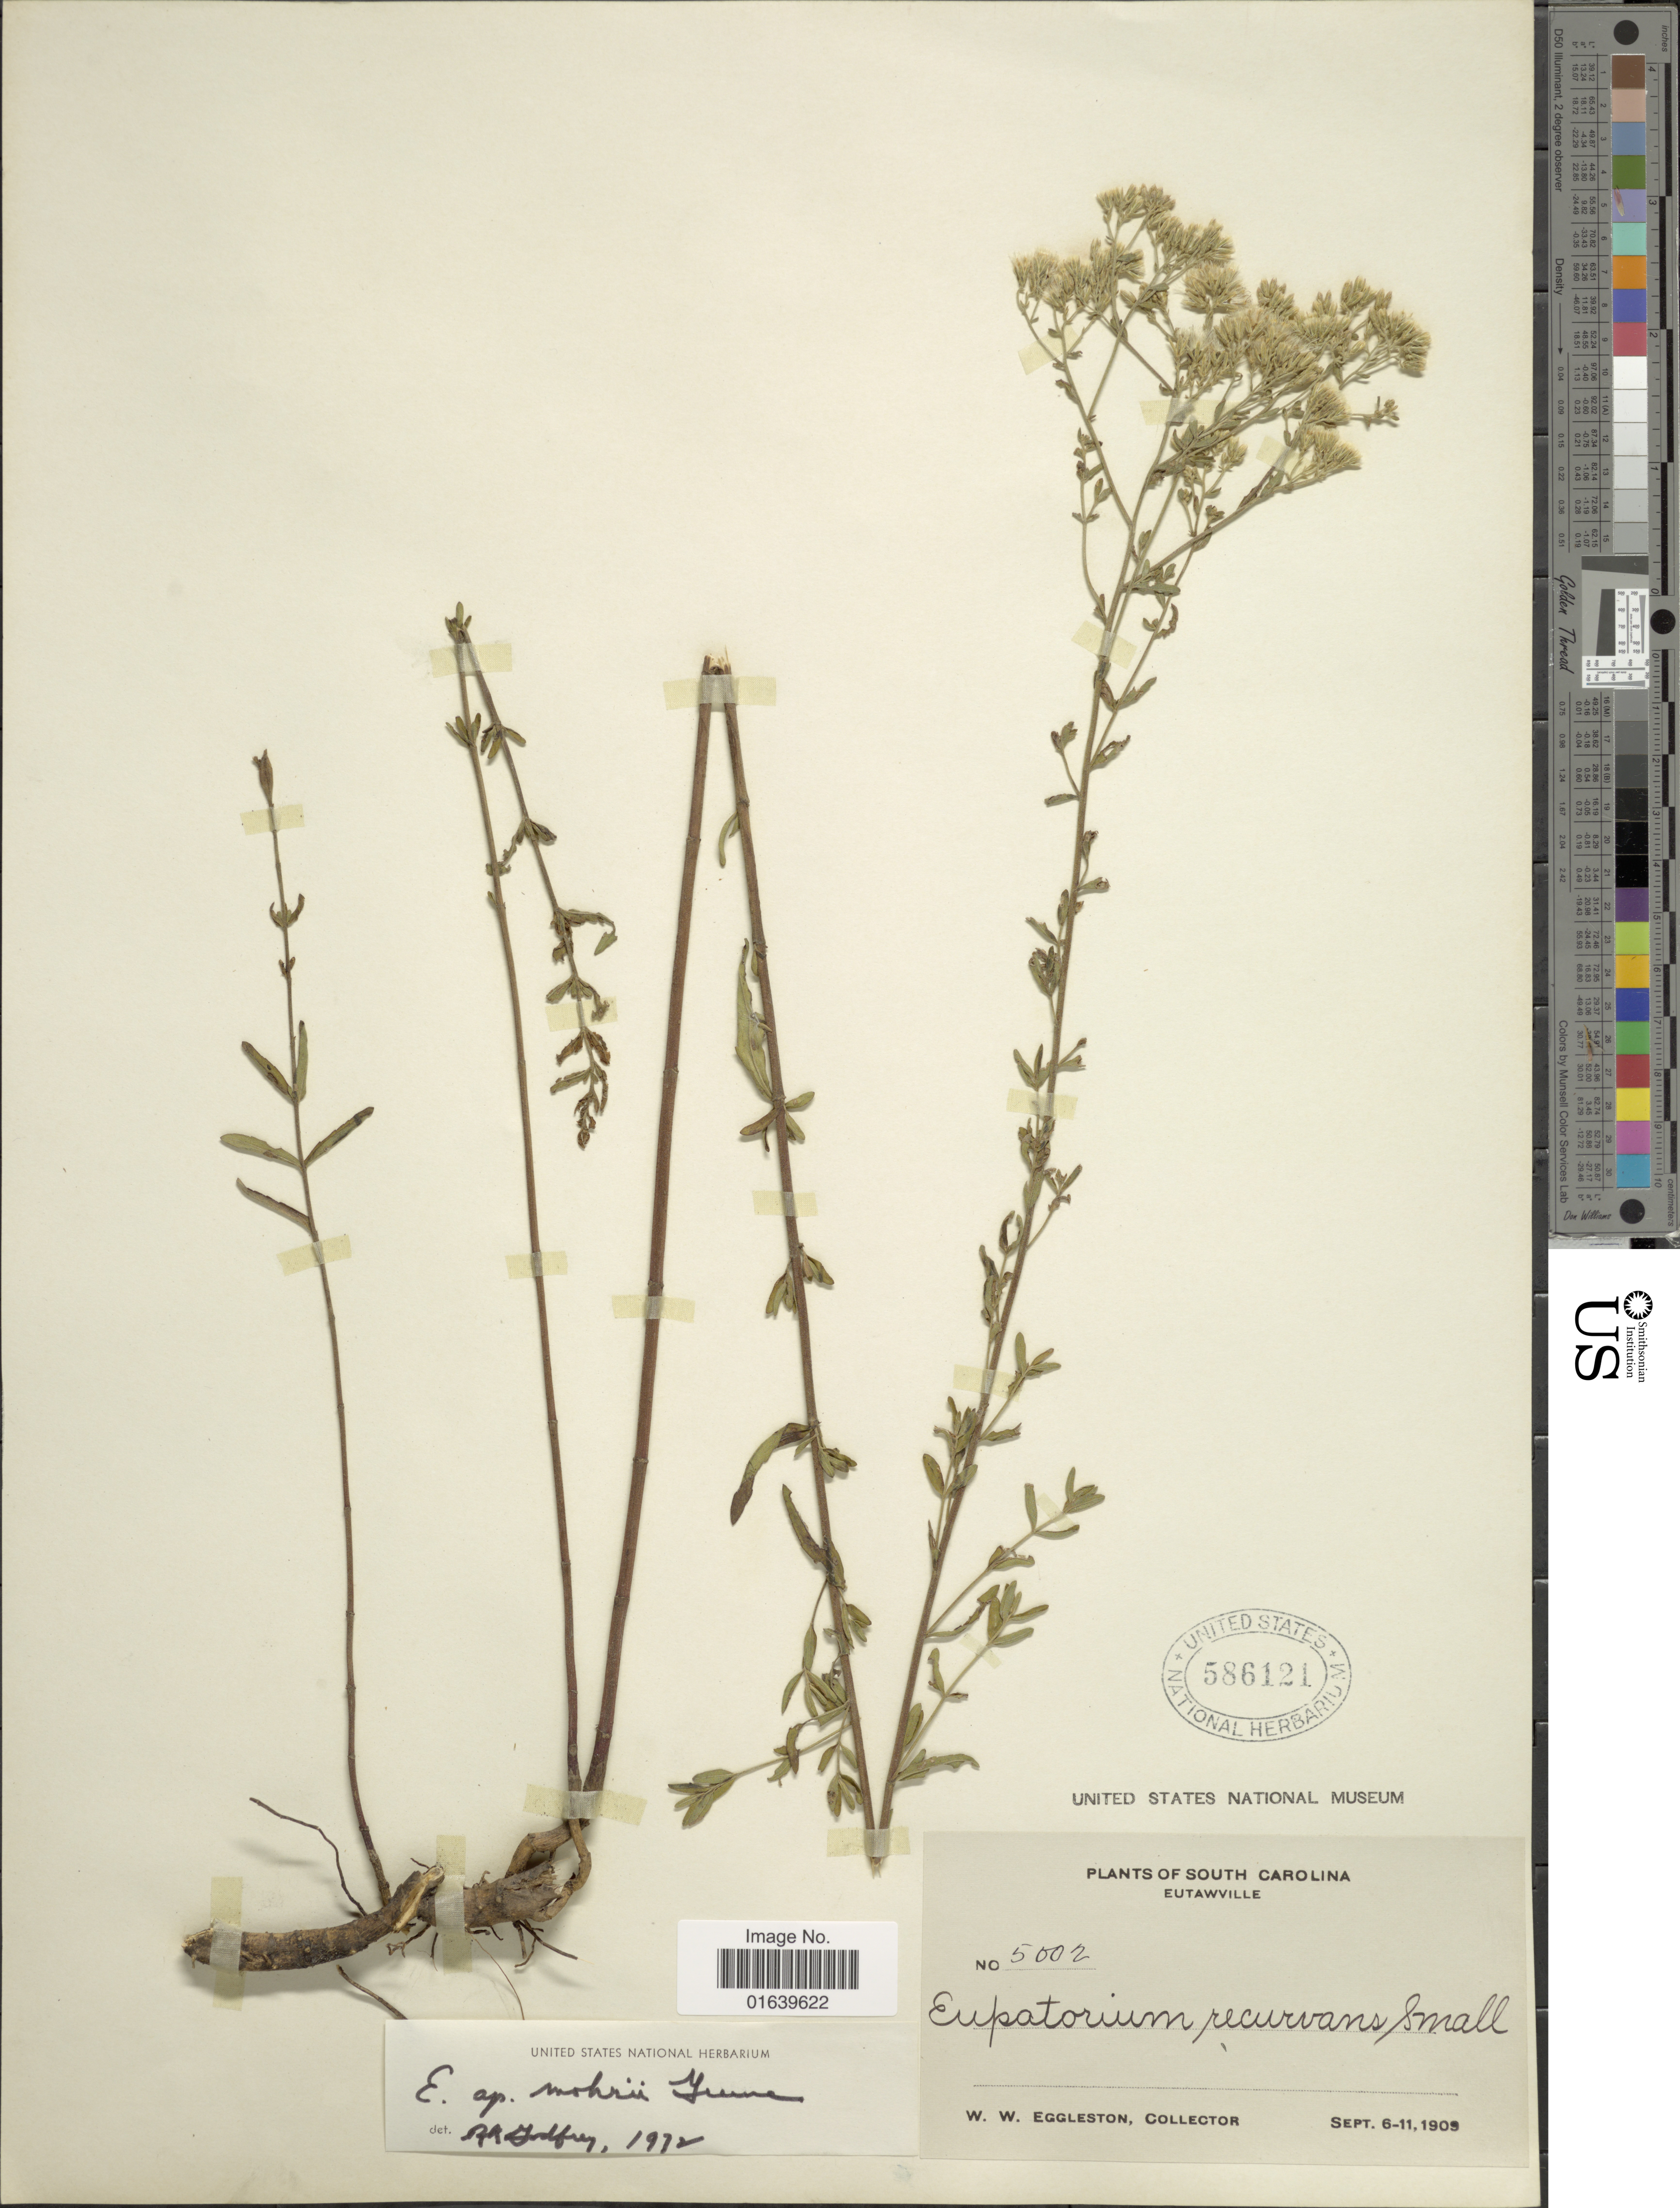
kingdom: Plantae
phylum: Tracheophyta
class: Magnoliopsida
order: Asterales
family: Asteraceae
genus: Eupatorium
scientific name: Eupatorium mohrii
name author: Greene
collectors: W. W. Eggleston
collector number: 5002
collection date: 1909-09-06/1909-09-11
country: United States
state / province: South Carolina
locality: Eutawville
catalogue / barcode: US 586121